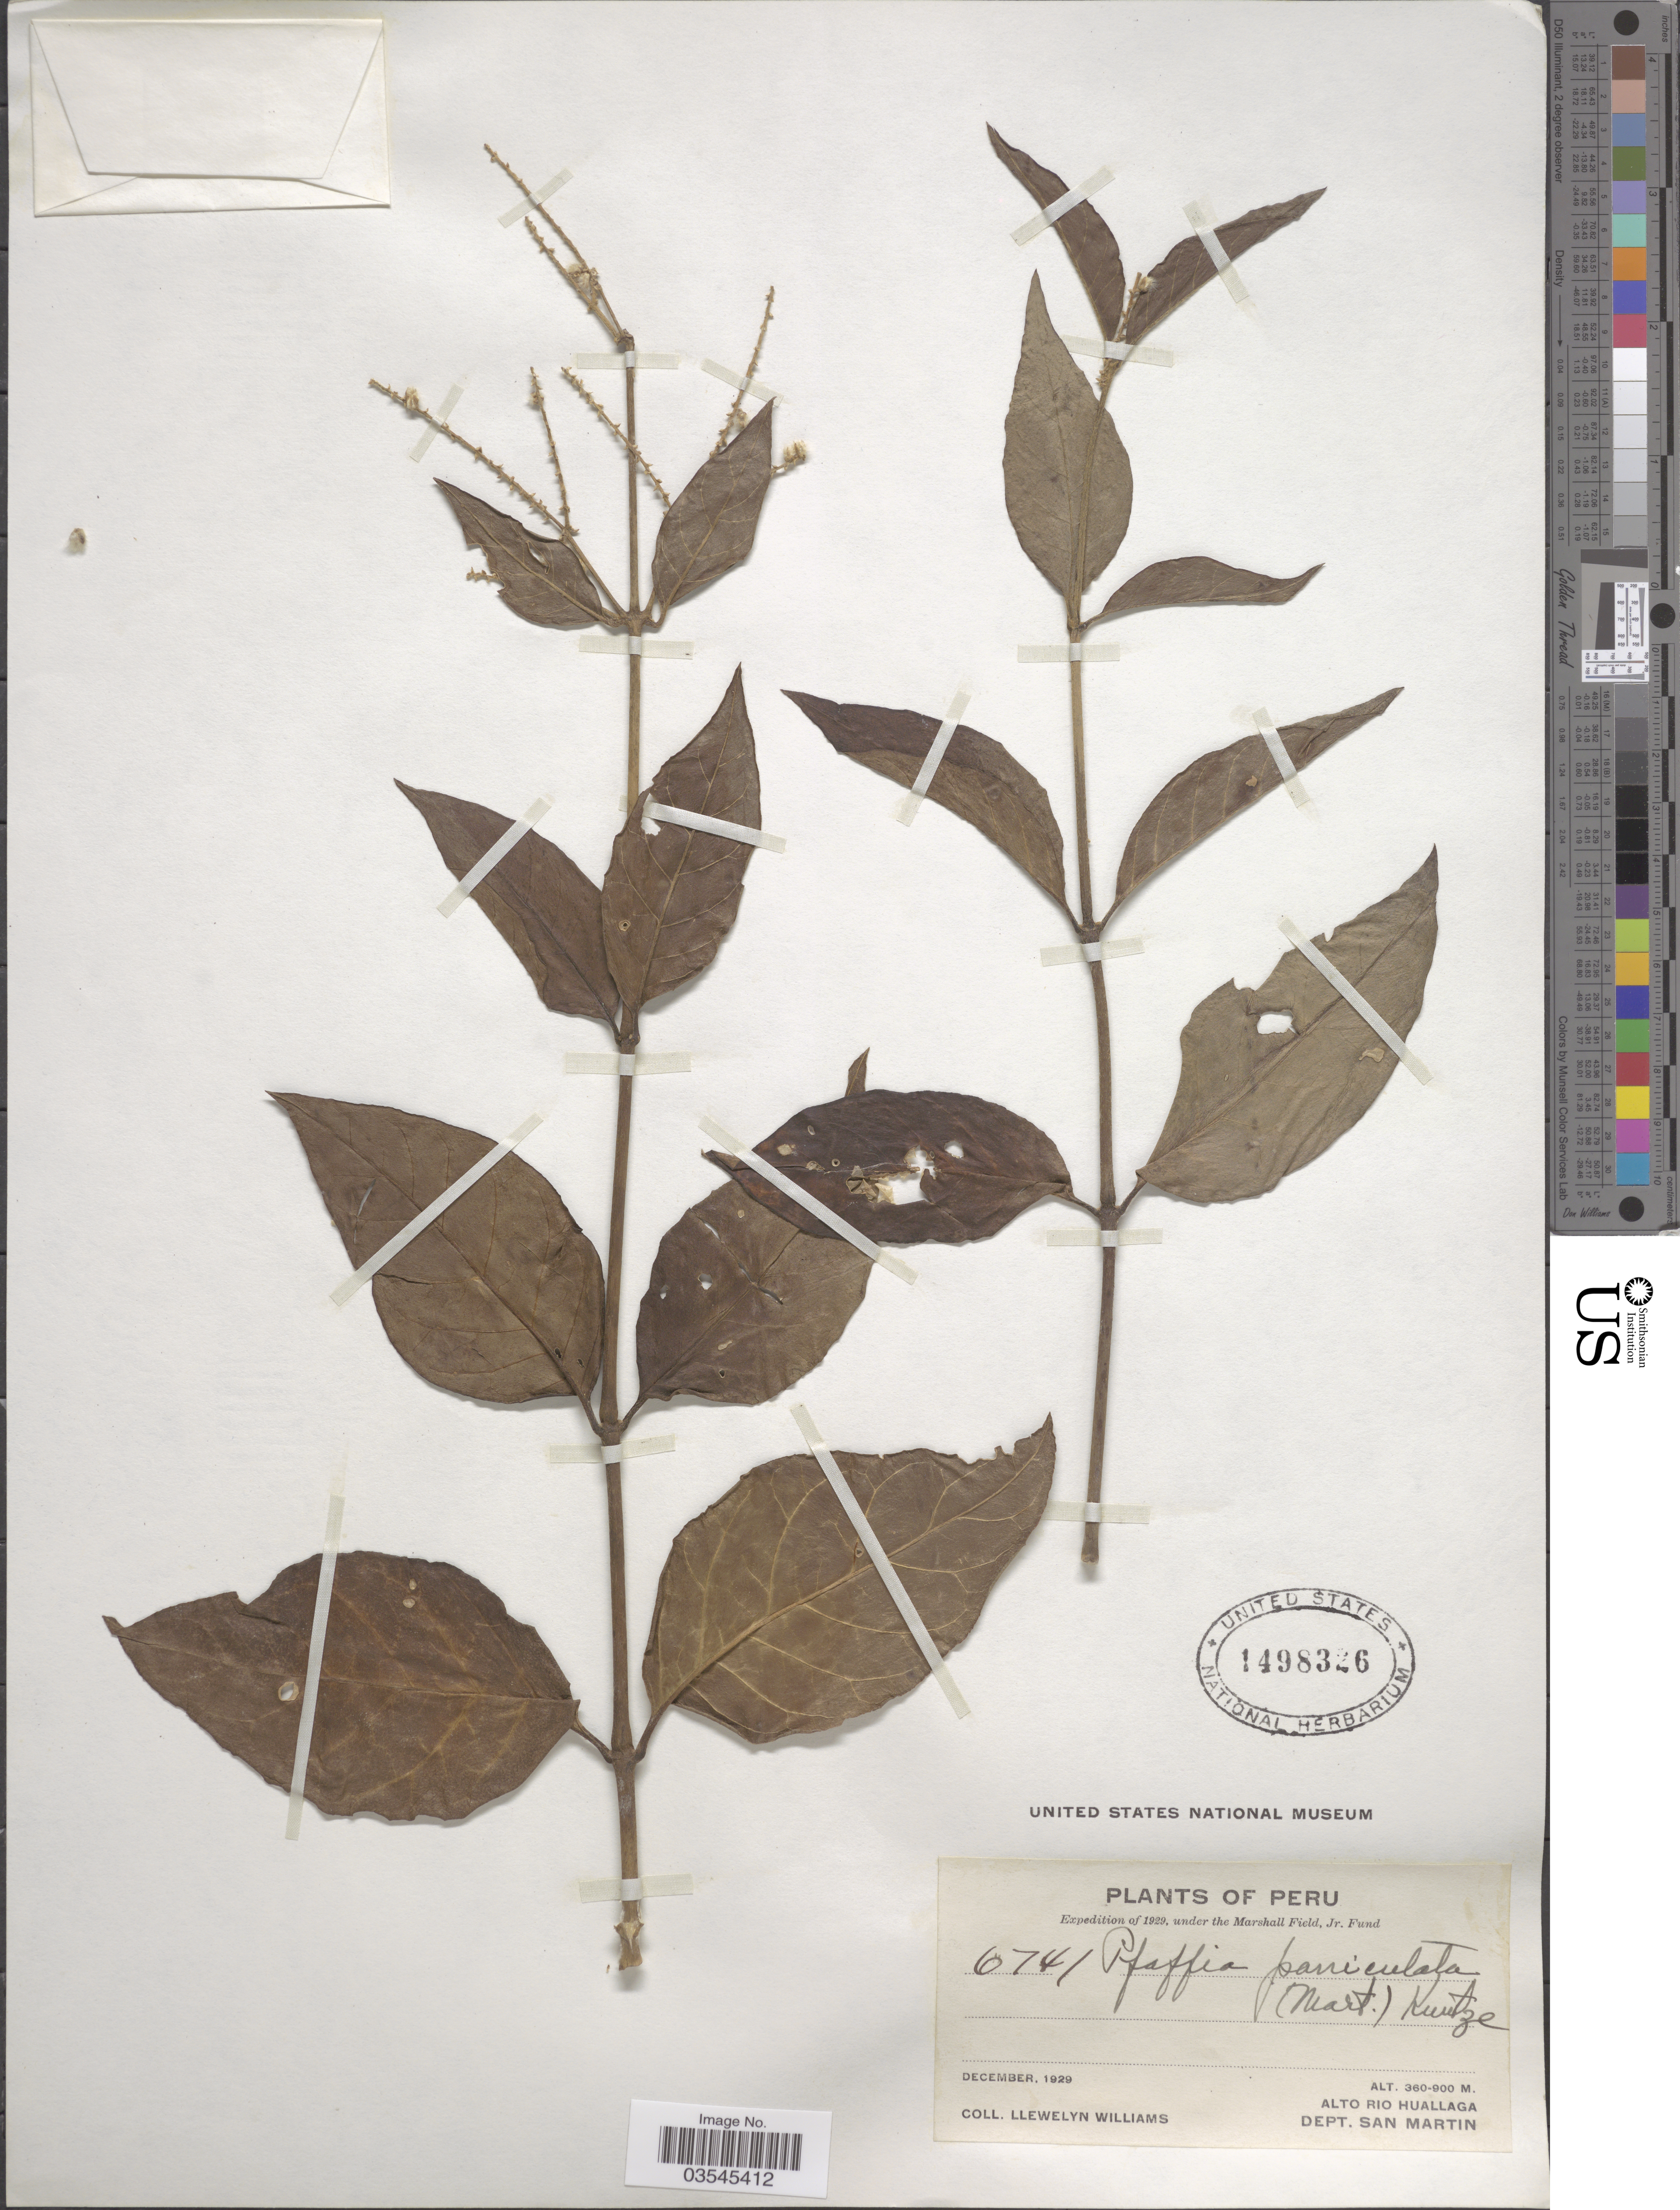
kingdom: Plantae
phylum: Tracheophyta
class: Magnoliopsida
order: Caryophyllales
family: Amaranthaceae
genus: Pfaffia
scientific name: Pfaffia paniculata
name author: (Mart.) Kuntze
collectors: Ll. Williams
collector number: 6741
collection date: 1929-12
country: Peru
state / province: San Martín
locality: Alto Rio Huallaga, Dept. San Martin.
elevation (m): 360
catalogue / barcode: US 1498326